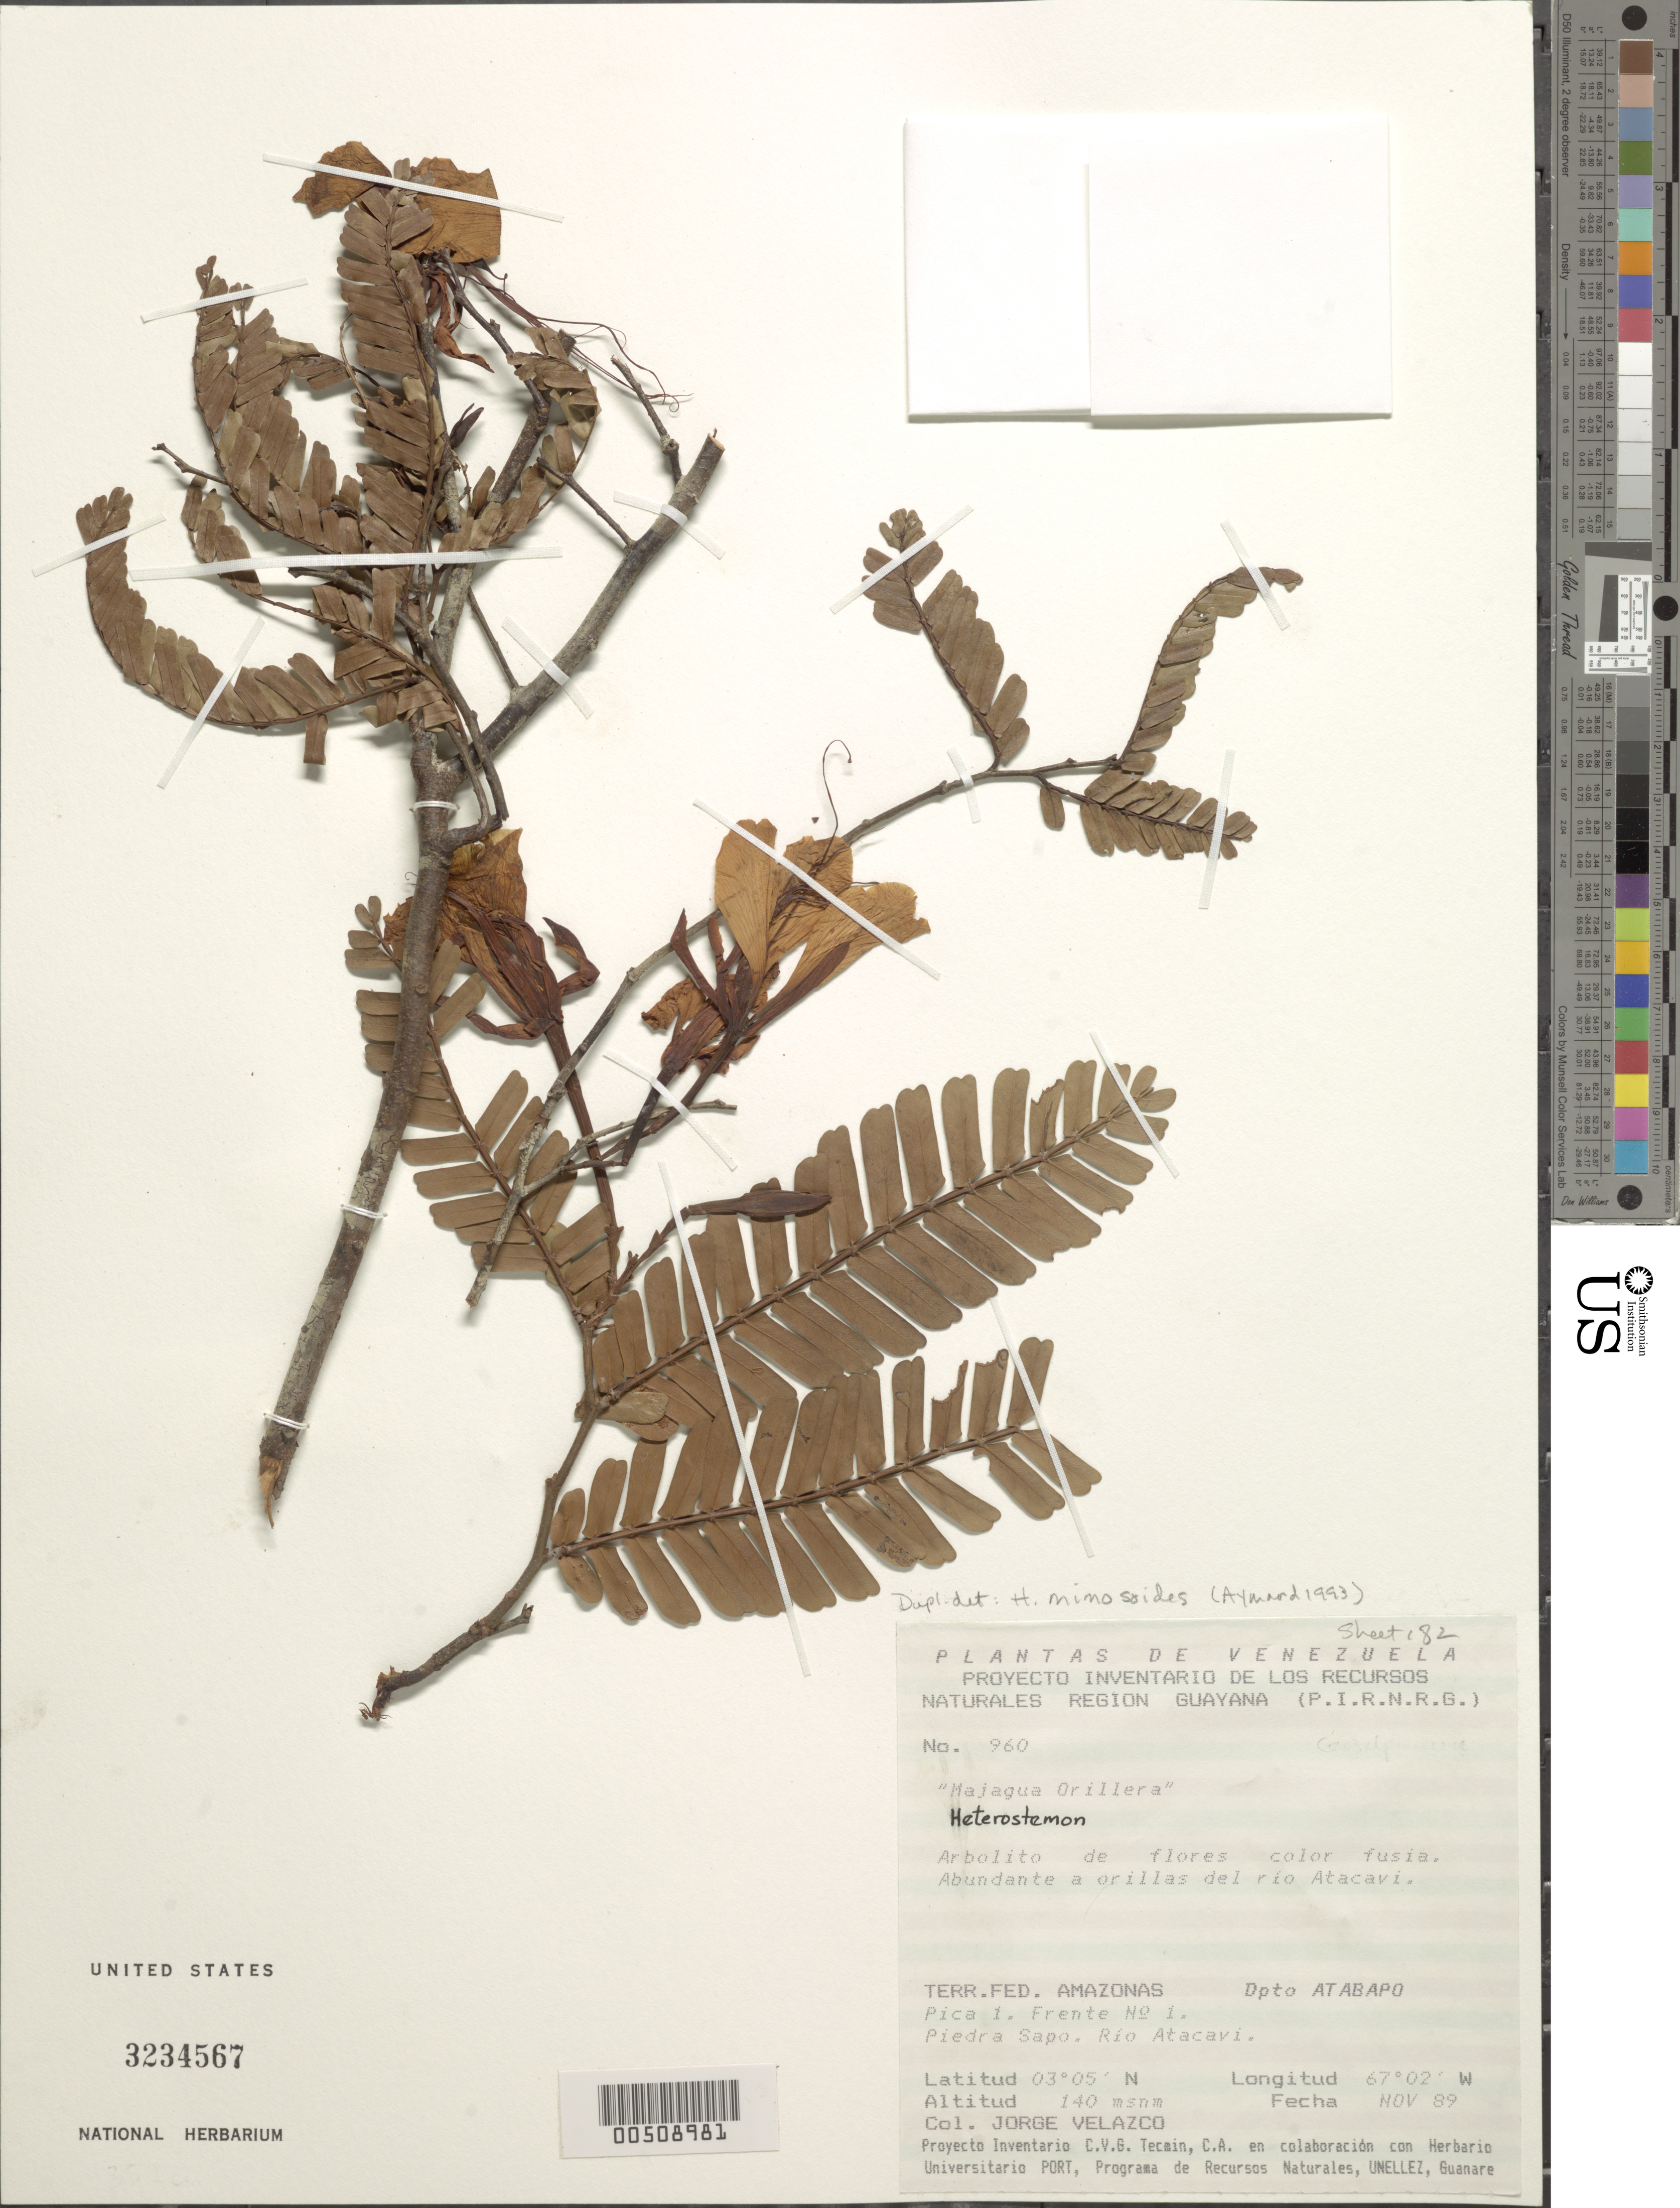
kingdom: Plantae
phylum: Tracheophyta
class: Magnoliopsida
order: Fabales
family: Fabaceae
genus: Heterostemon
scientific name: Heterostemon mimosoides var. mimosoides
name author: Desf.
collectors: J. Velazco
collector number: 960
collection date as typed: Nov 1989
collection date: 1989-11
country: Venezuela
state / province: Amazonas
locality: Piedra sapo. rio atacavi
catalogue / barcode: US 3234567